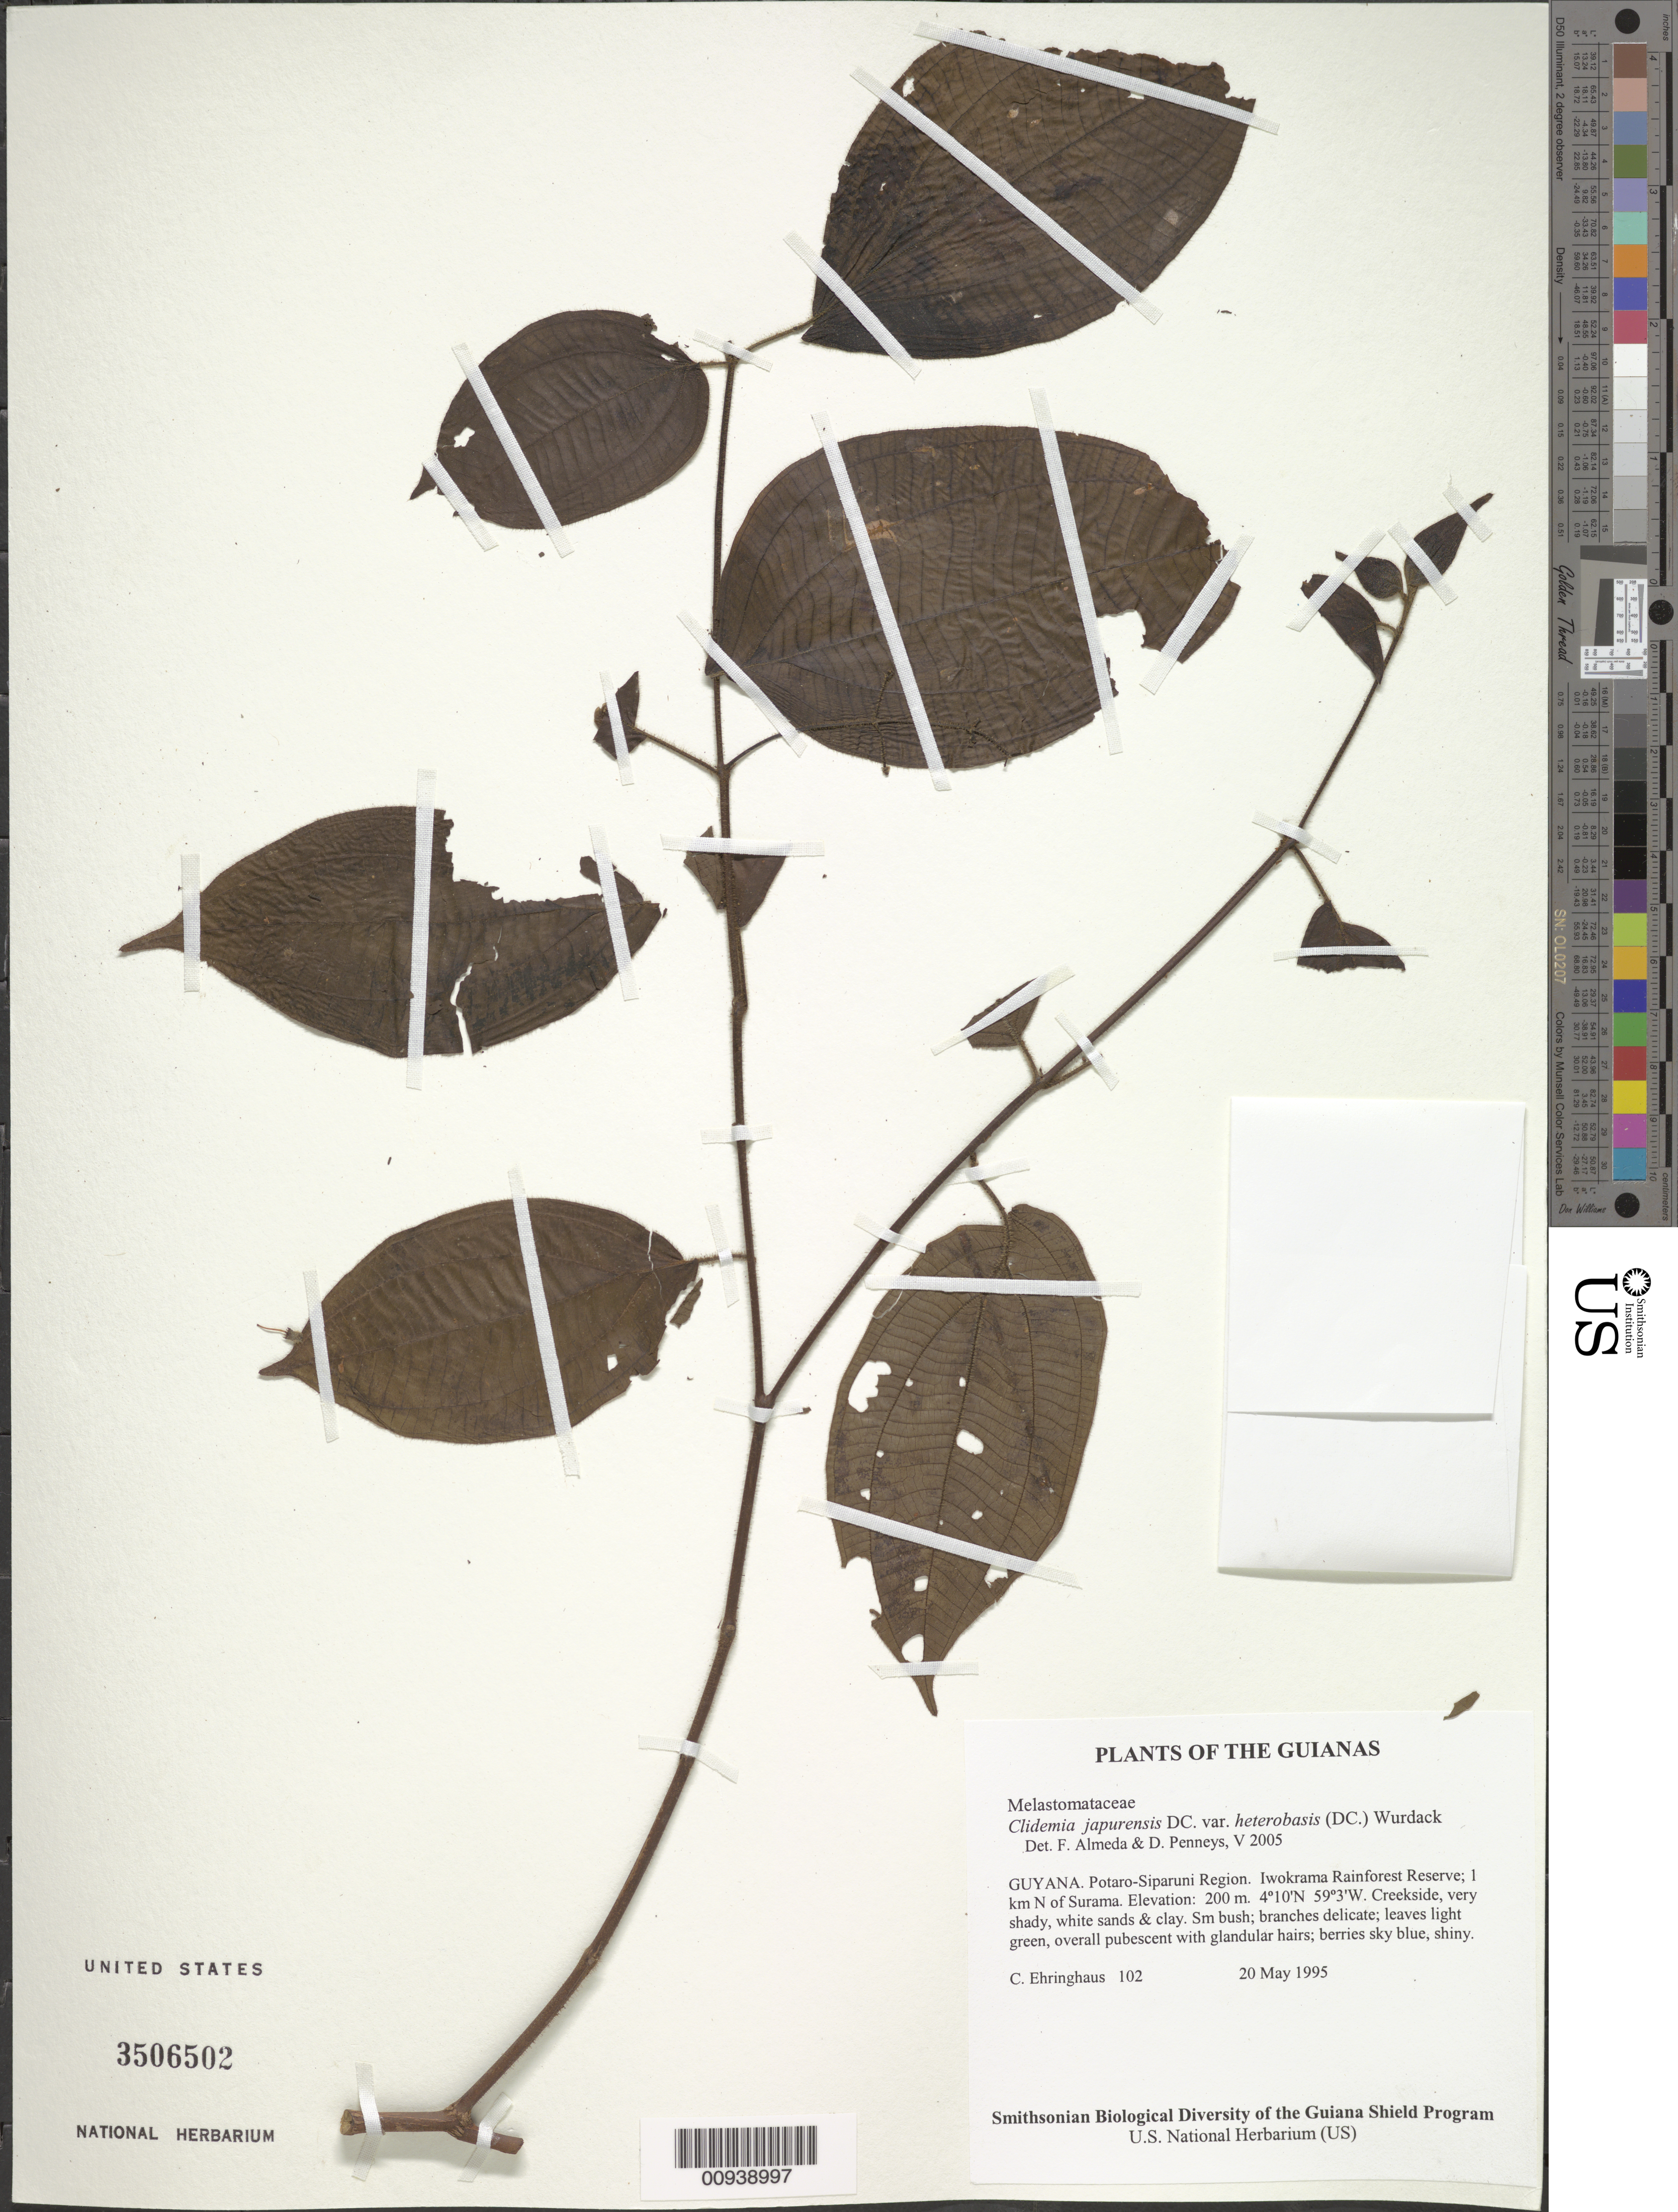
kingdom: Plantae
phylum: Tracheophyta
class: Magnoliopsida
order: Myrtales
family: Melastomataceae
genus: Clidemia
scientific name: Clidemia japurensis var. heterobasis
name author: (DC.) Wurdack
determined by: Almeda, F.; Penneys, D. S.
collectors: C. Ehringhaus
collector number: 102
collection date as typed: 20 May 1995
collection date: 1995-05-20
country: Guyana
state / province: Potaro-Siparuni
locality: Iwokrama Rainforest Reserve; 1 km N of Surama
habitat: Creekside, very shady, white sands & clay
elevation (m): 200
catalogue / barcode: US 3506502